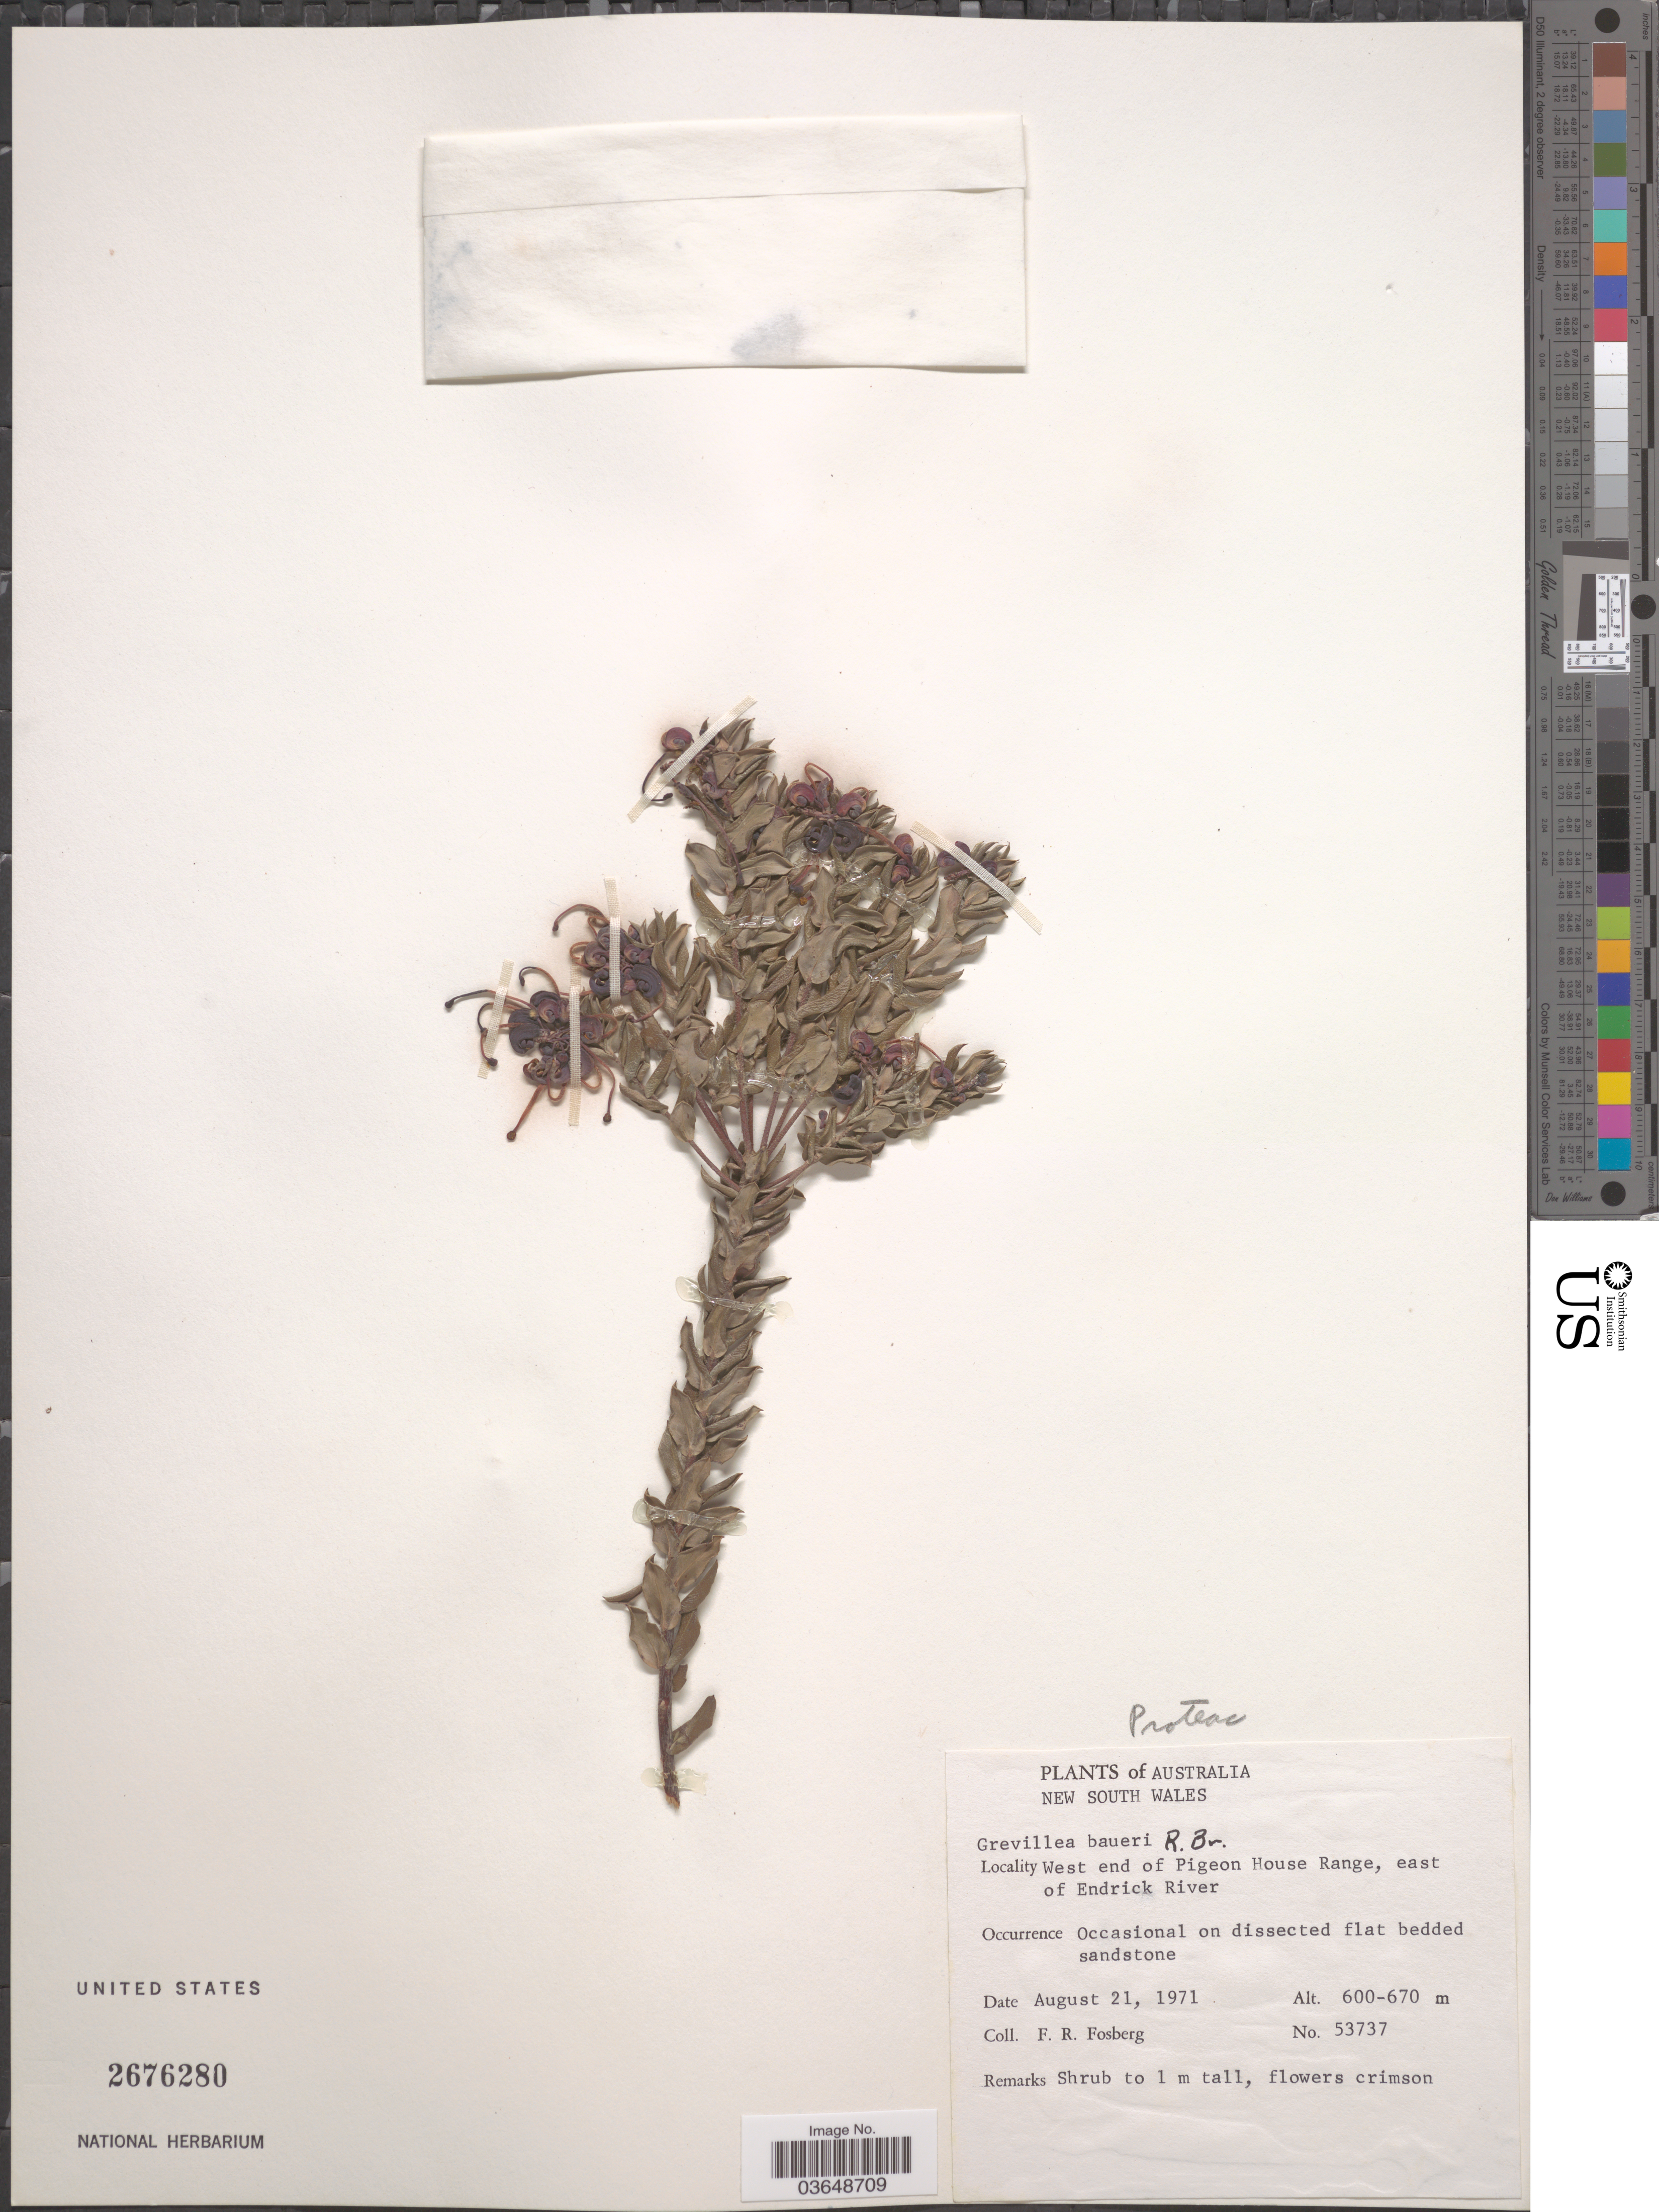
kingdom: Plantae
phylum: Tracheophyta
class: Magnoliopsida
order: Proteales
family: Proteaceae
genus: Grevillea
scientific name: Grevillea baueri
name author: R. Br.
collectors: F. R. Fosberg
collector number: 53737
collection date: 1971-08-21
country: Australia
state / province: New South Wales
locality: West end of Pigeon House Range, east of Endrick River.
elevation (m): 600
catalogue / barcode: US 2676280